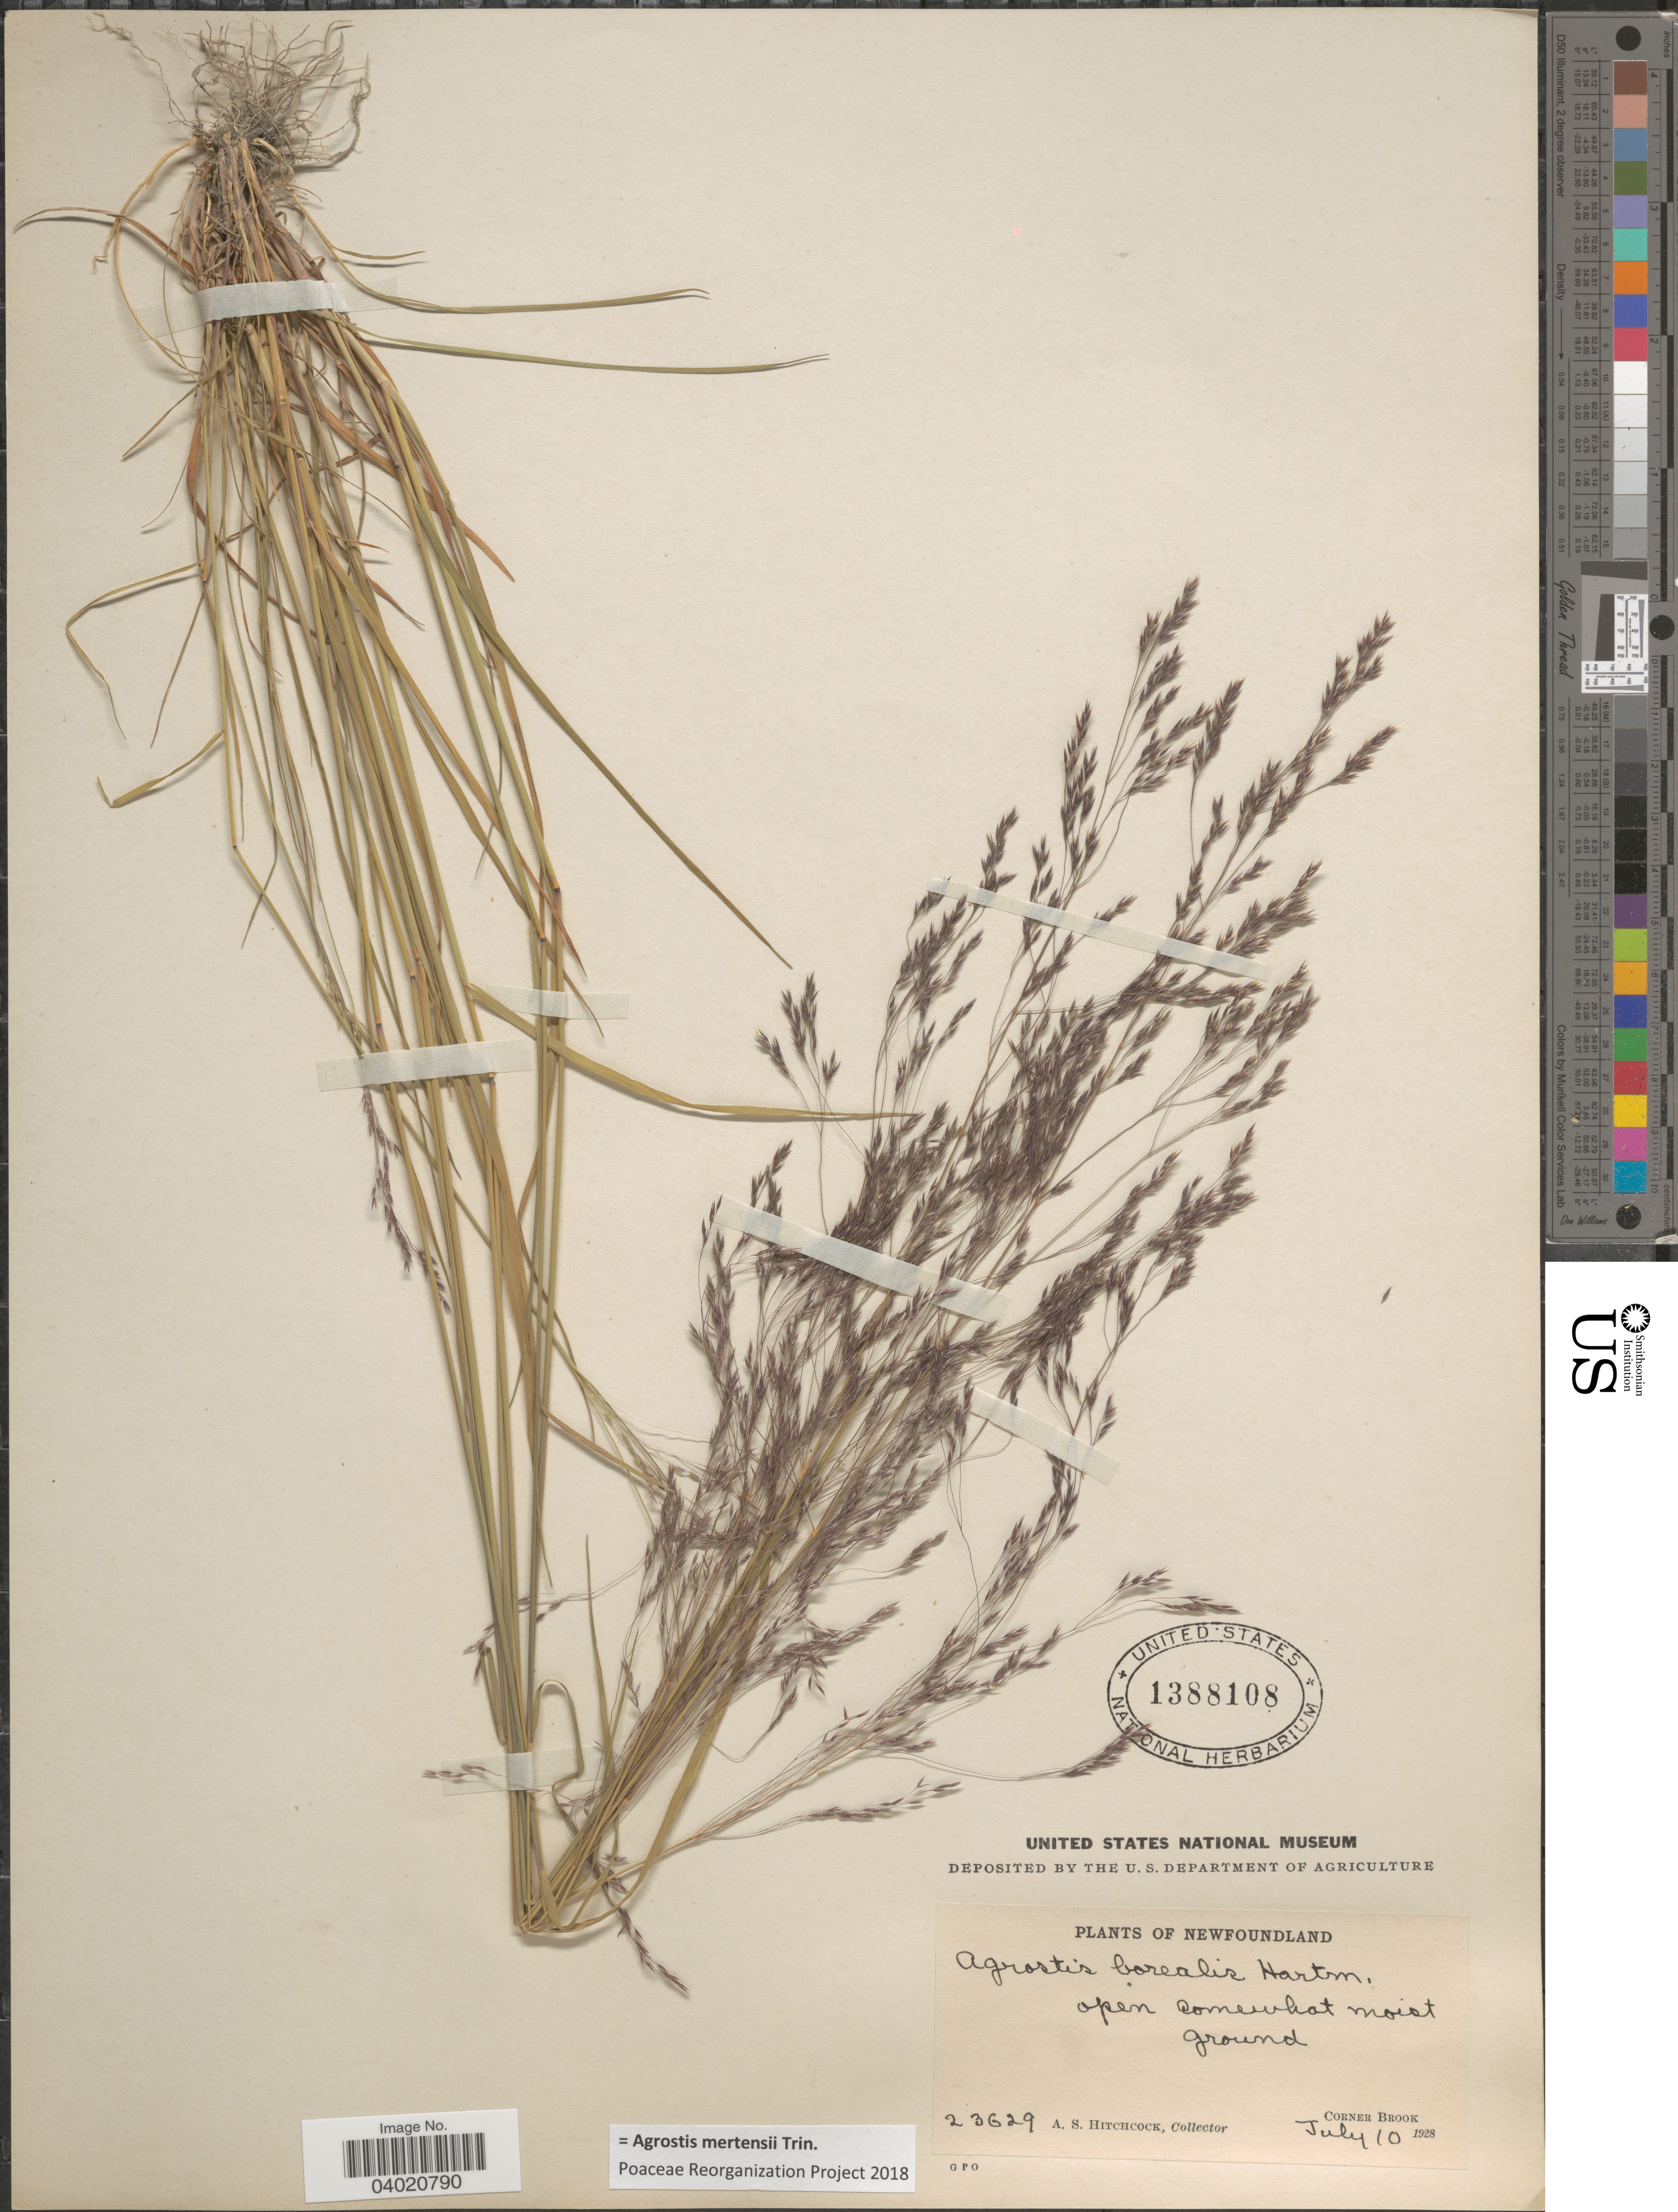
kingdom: Plantae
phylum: Tracheophyta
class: Liliopsida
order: Poales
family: Poaceae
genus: Agrostis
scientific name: Agrostis mertensii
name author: Trin.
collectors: A. S. Hitchcock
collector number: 23629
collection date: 1928-07-10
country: Canada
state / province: Newfoundland and Labrador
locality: Corner Brook.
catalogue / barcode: US 1388108